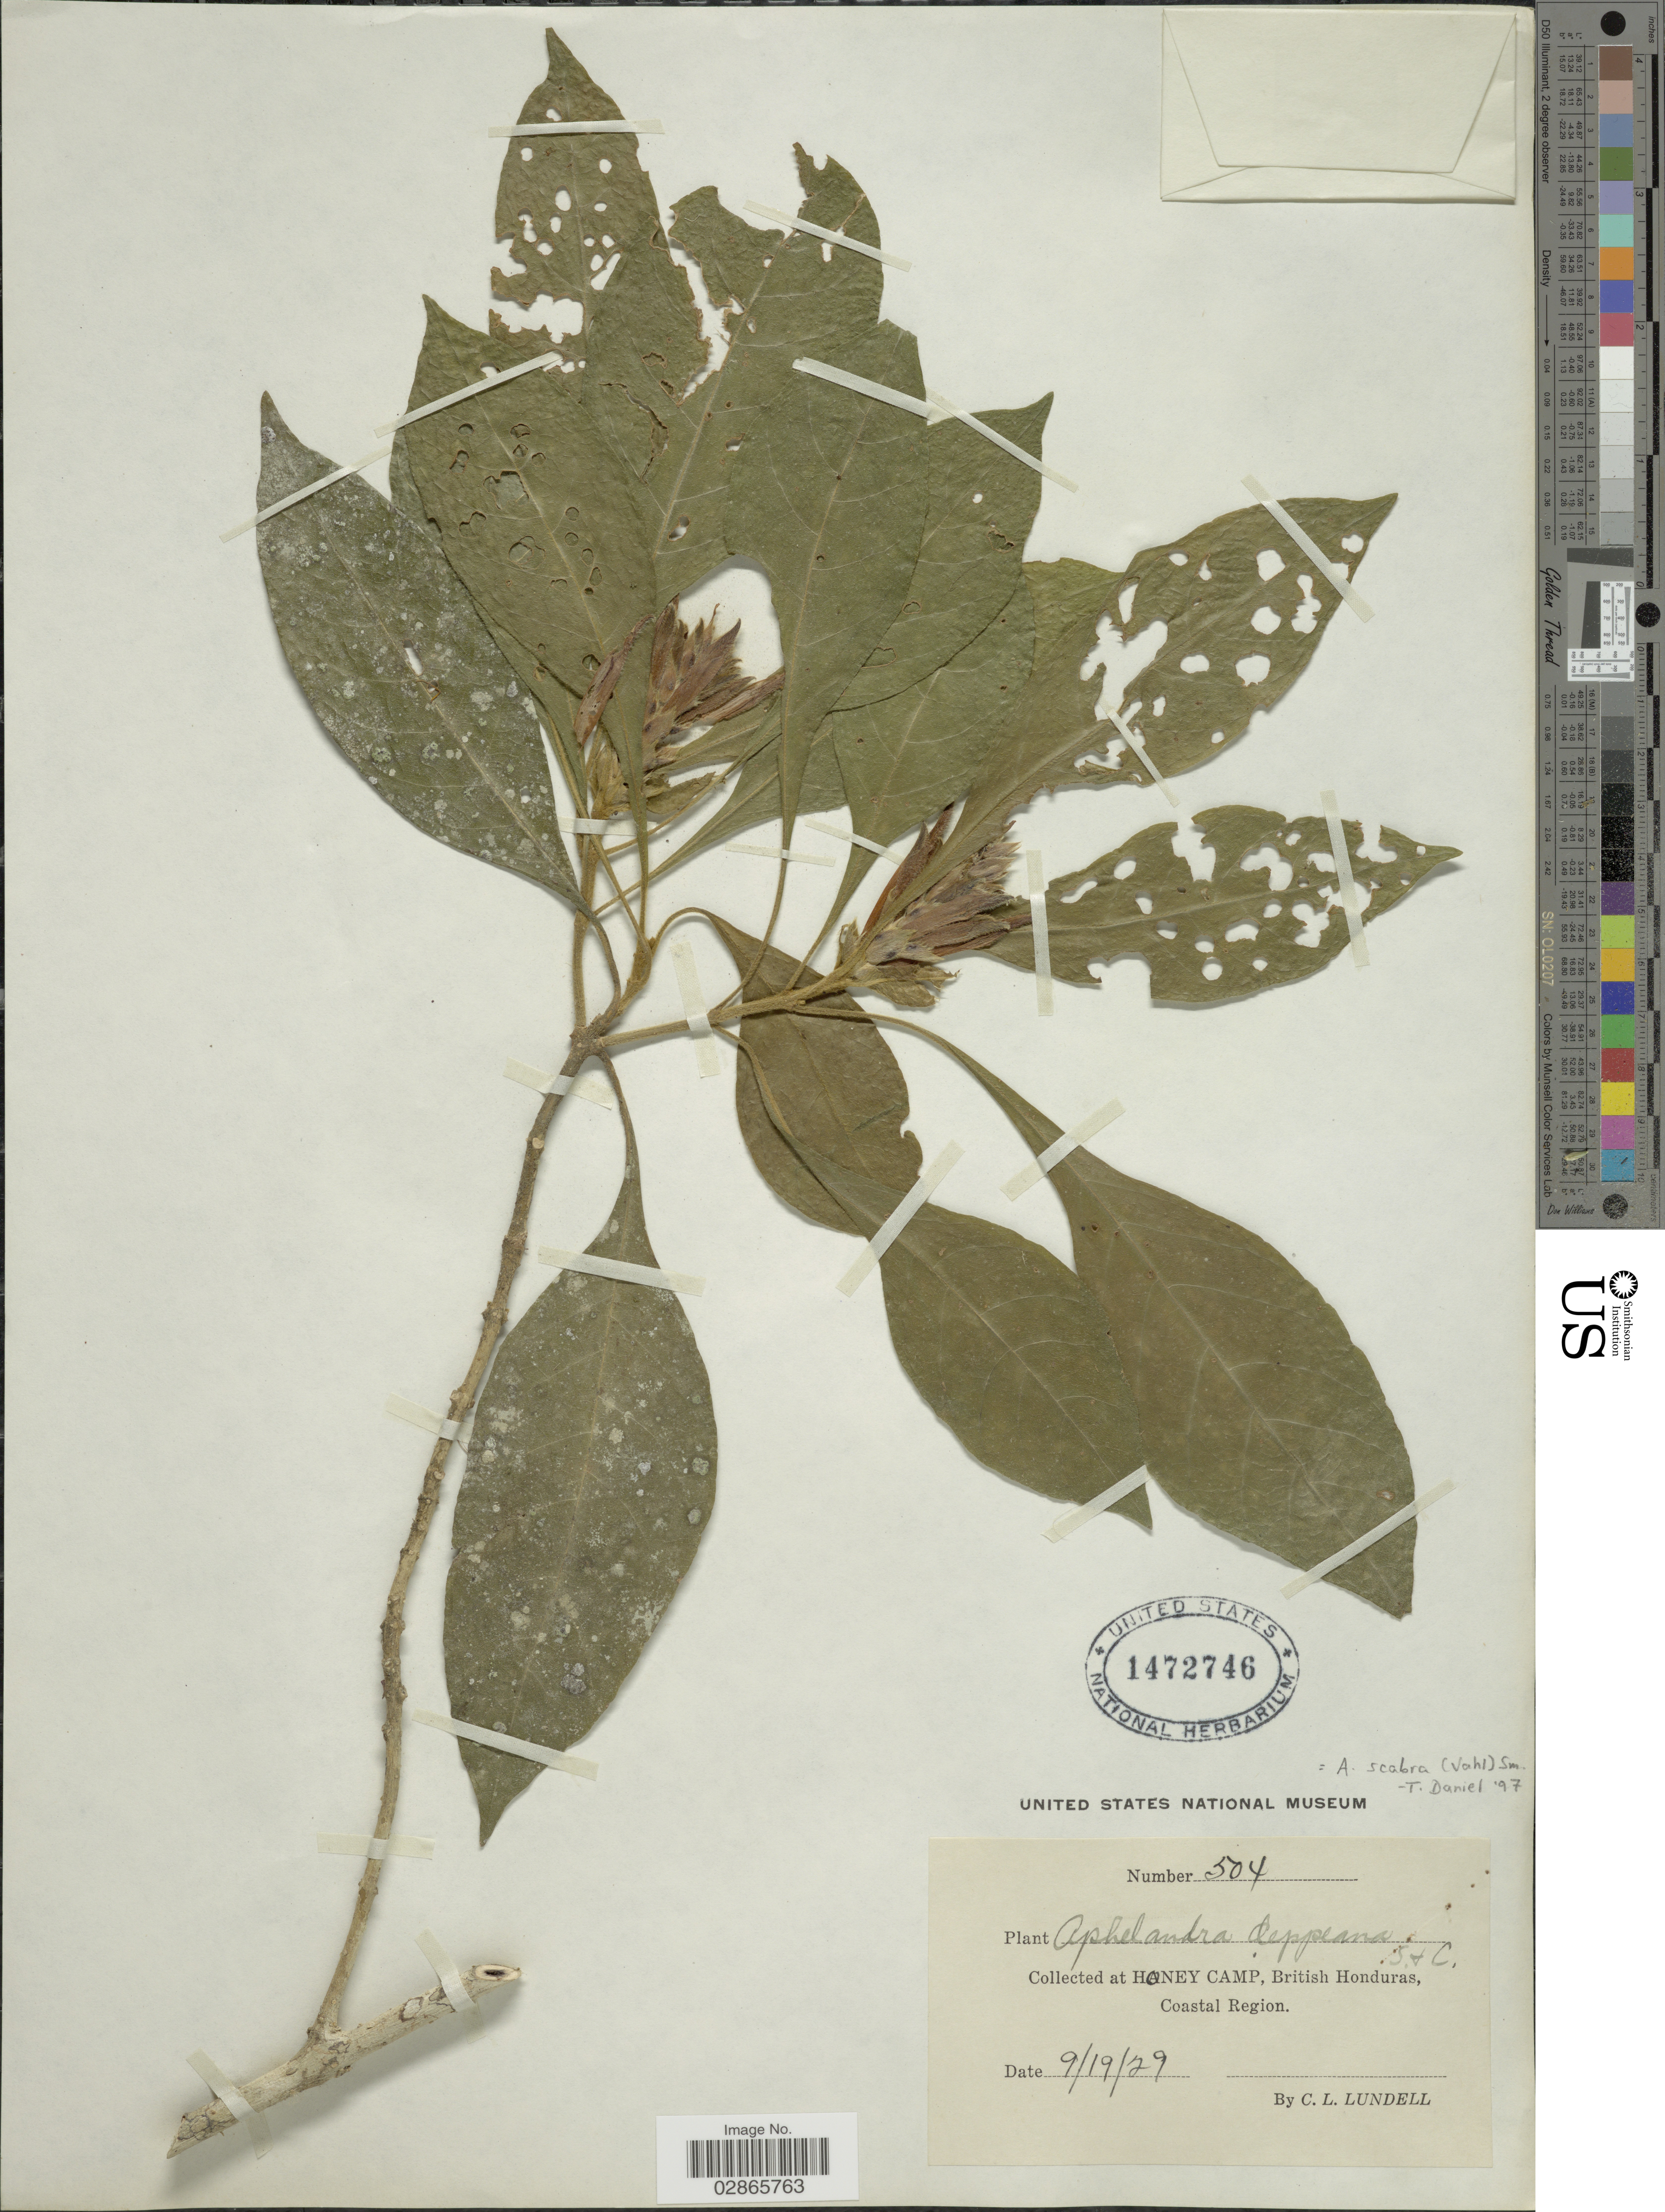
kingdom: Plantae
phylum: Tracheophyta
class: Magnoliopsida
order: Lamiales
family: Acanthaceae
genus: Aphelandra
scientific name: Aphelandra deppeana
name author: Schltdl. & Cham.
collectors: C. L. Lundell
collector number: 504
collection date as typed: Transcribed d/m/y: 19/9/29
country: Belize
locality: Honey Camp, British Honduras, Coastal Region.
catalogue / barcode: US 1472746